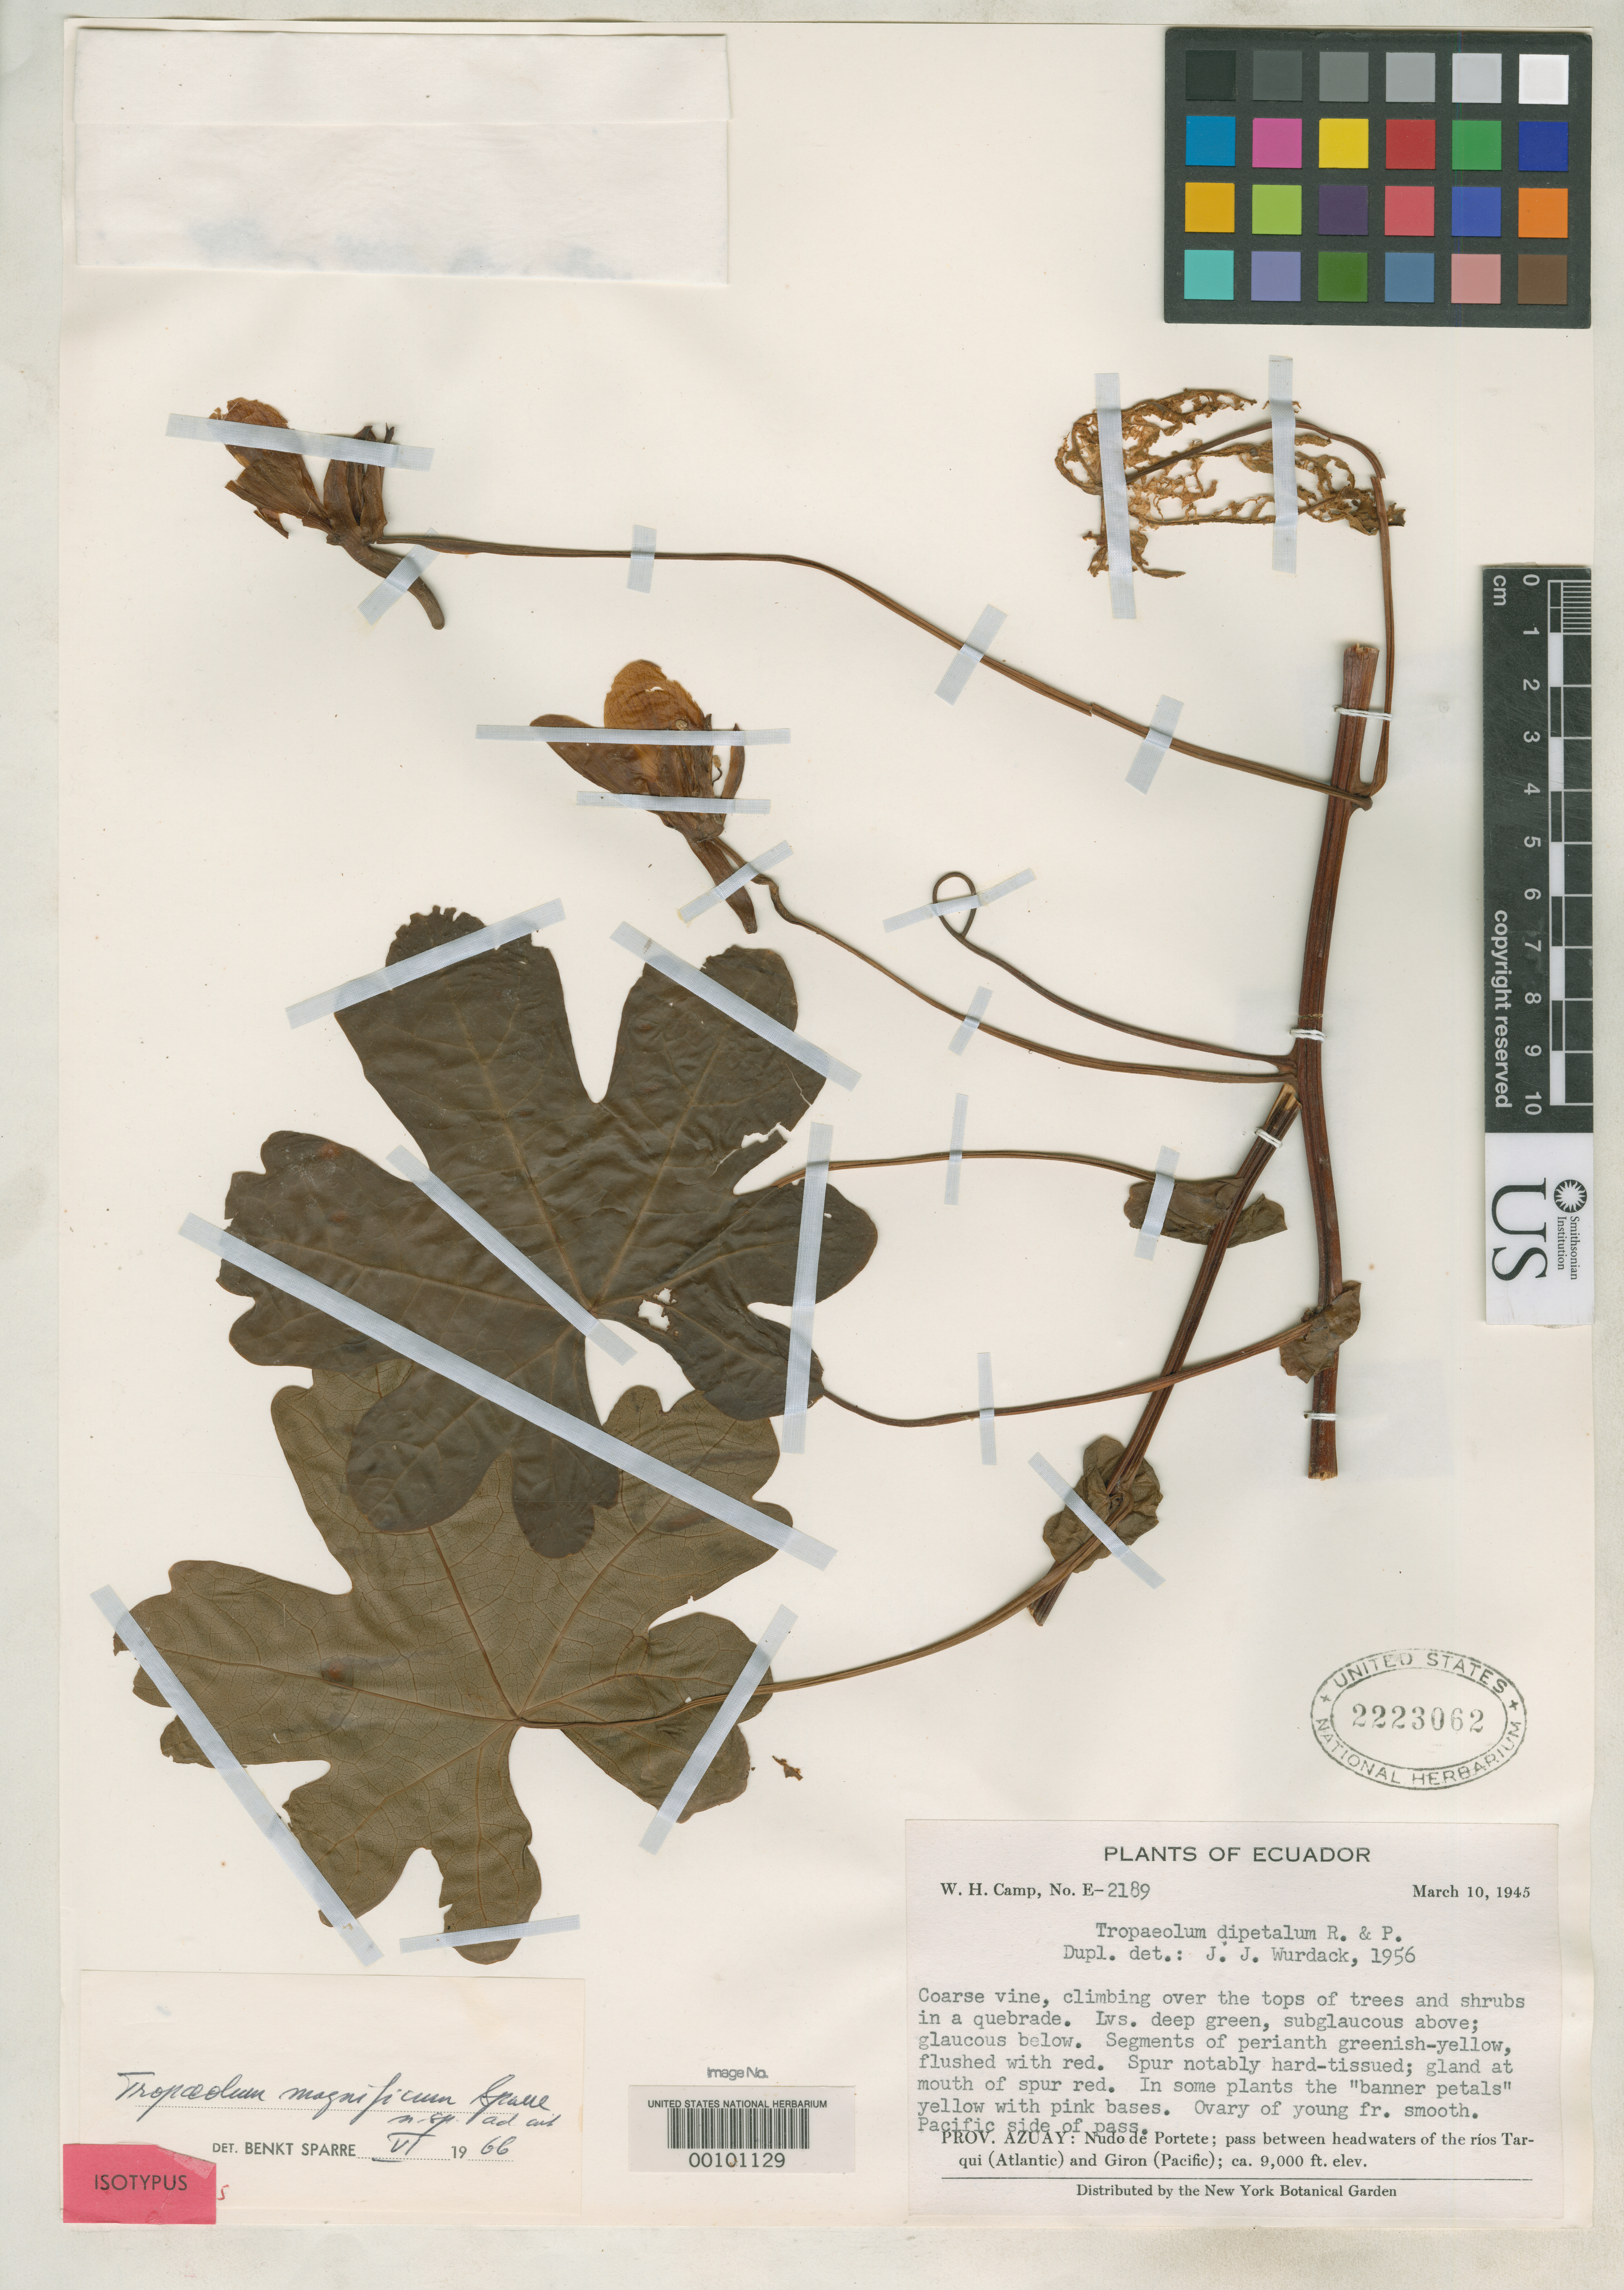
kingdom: Plantae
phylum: Tracheophyta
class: Magnoliopsida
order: Brassicales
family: Tropaeolaceae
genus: Tropaeolum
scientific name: Tropaeolum magnificum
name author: Sparre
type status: Isotype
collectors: W. H. Camp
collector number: E-2189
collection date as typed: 10 Mar 1945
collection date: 1945-03-10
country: Ecuador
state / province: Azuay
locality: Nudo de Portete, Pass between headwaters of RiosTarqui & Giron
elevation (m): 2743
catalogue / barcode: US 2223062